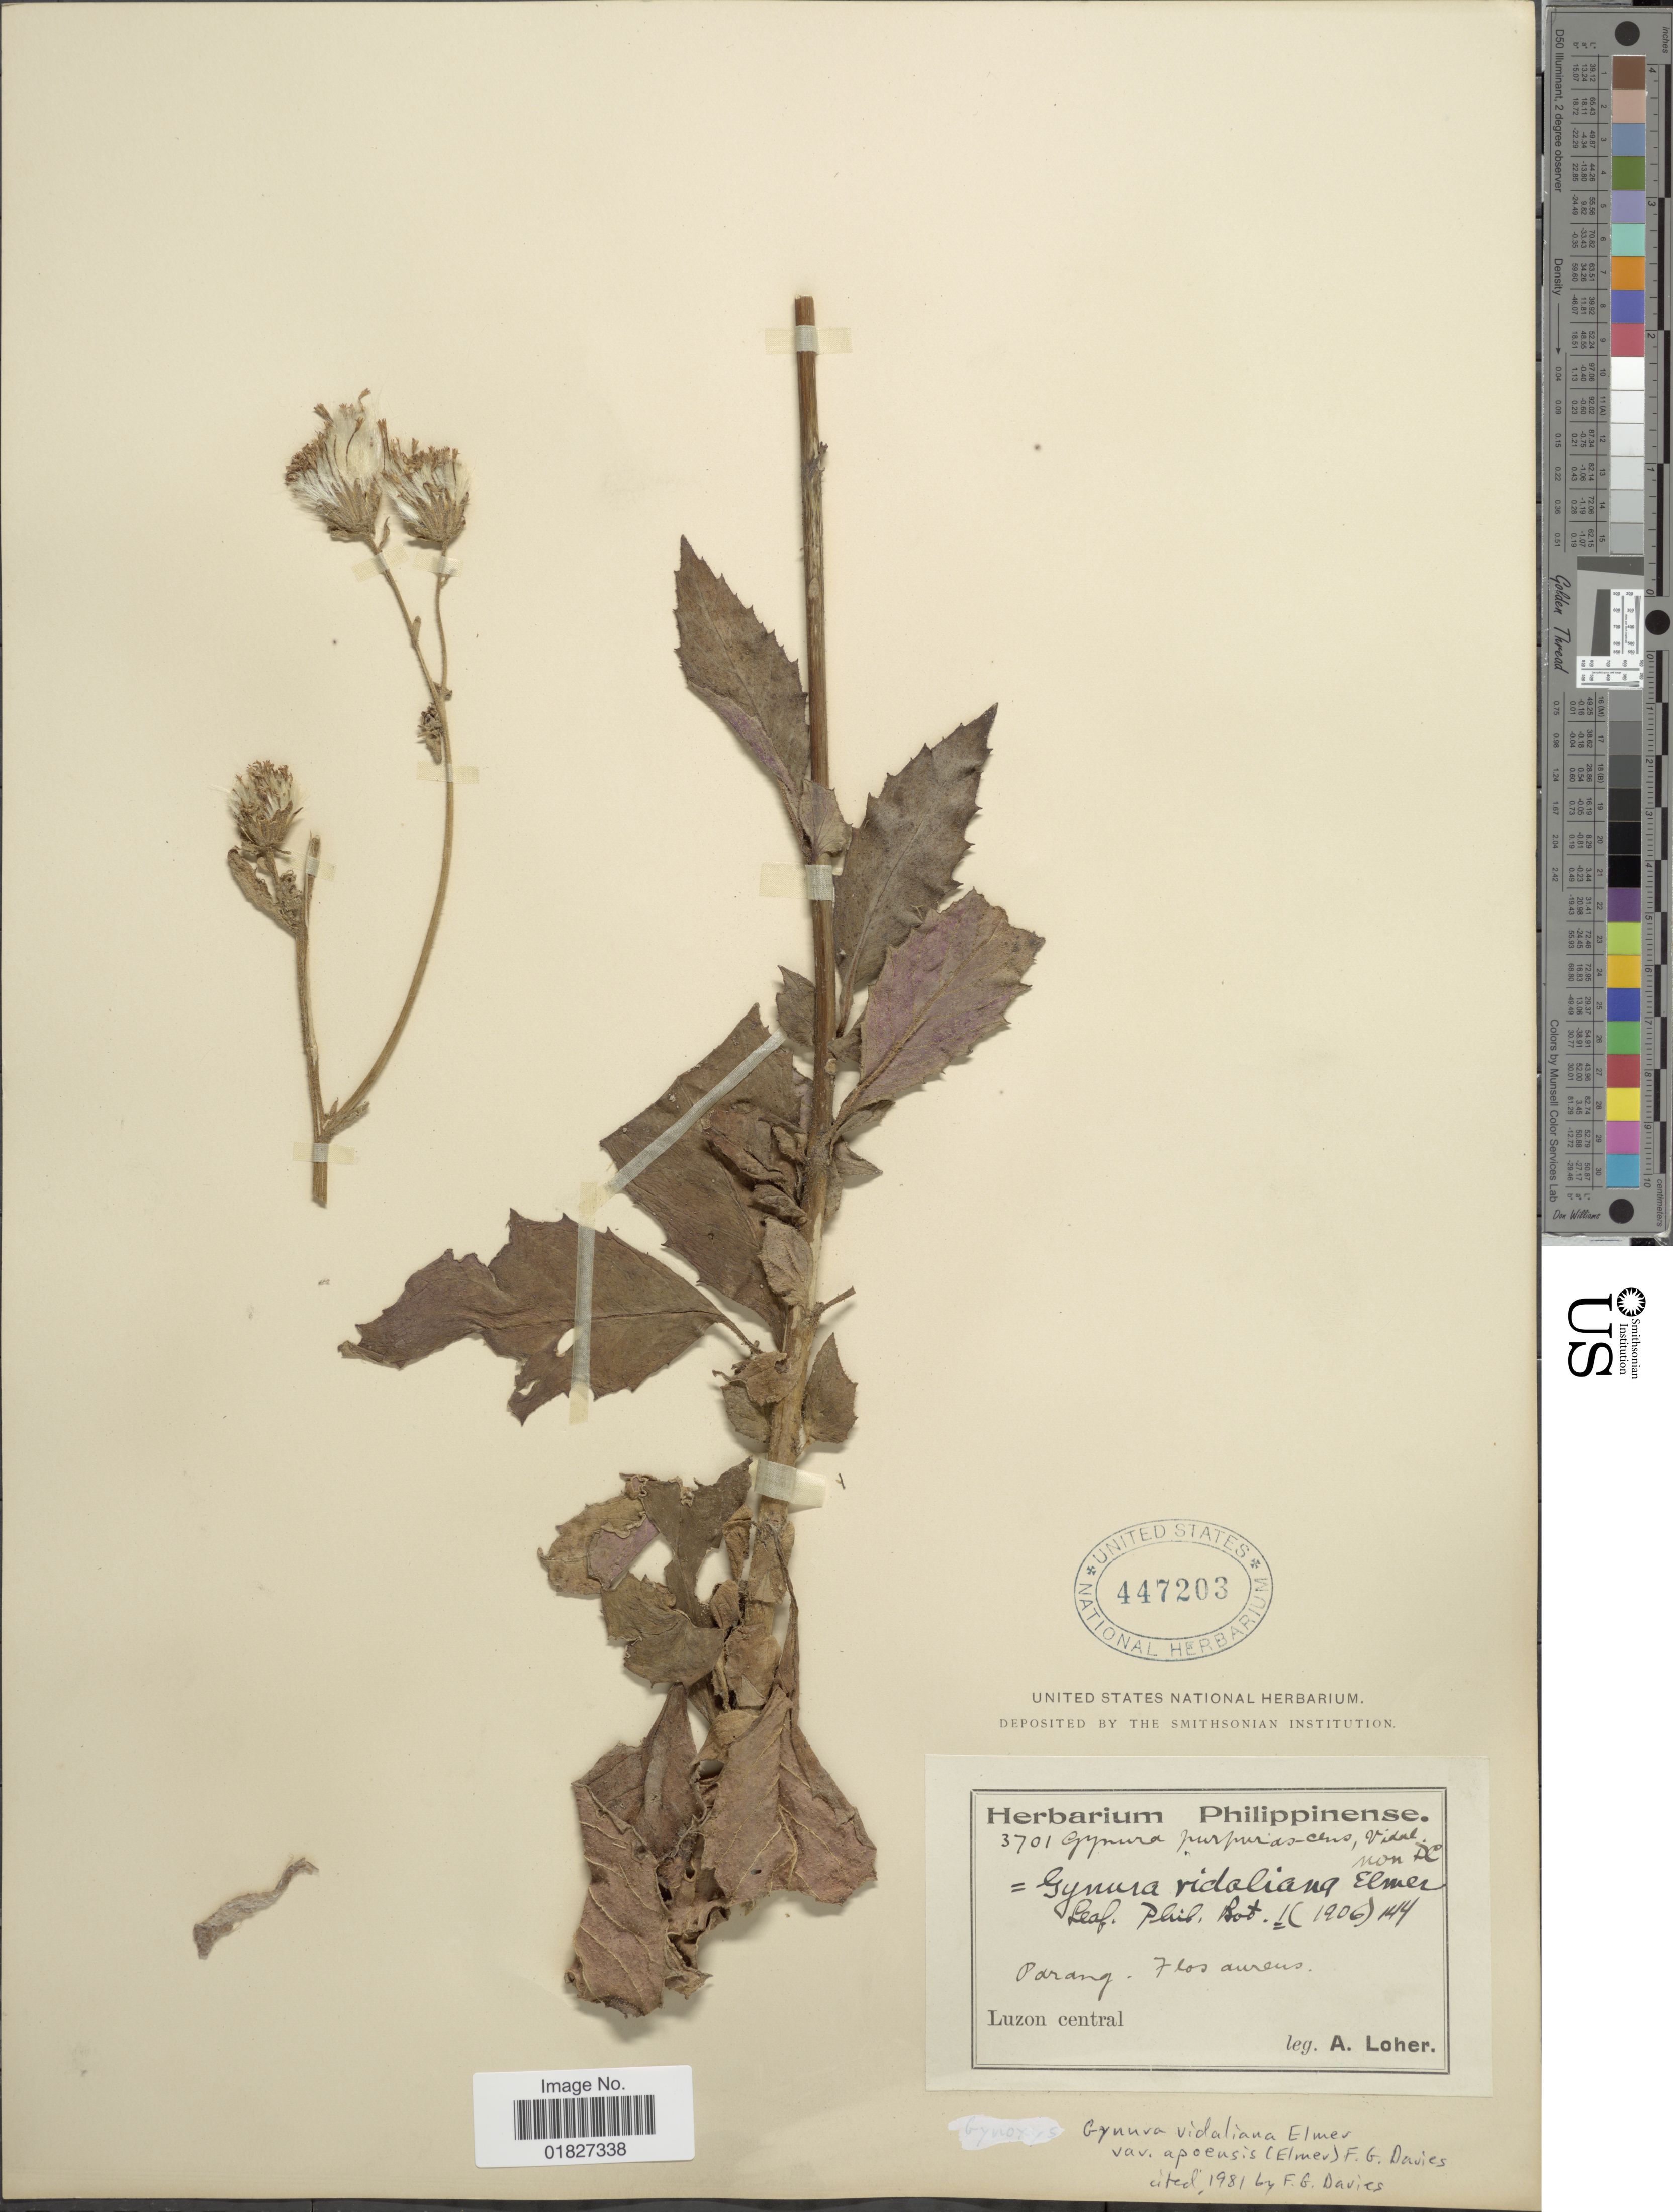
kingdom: Plantae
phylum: Tracheophyta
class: Magnoliopsida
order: Asterales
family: Asteraceae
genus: Gynura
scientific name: Gynura vidaliana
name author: Elmer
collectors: A. Loher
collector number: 3701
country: Philippines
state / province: Central Luzon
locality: Parang, Luzon Central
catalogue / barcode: US 447203